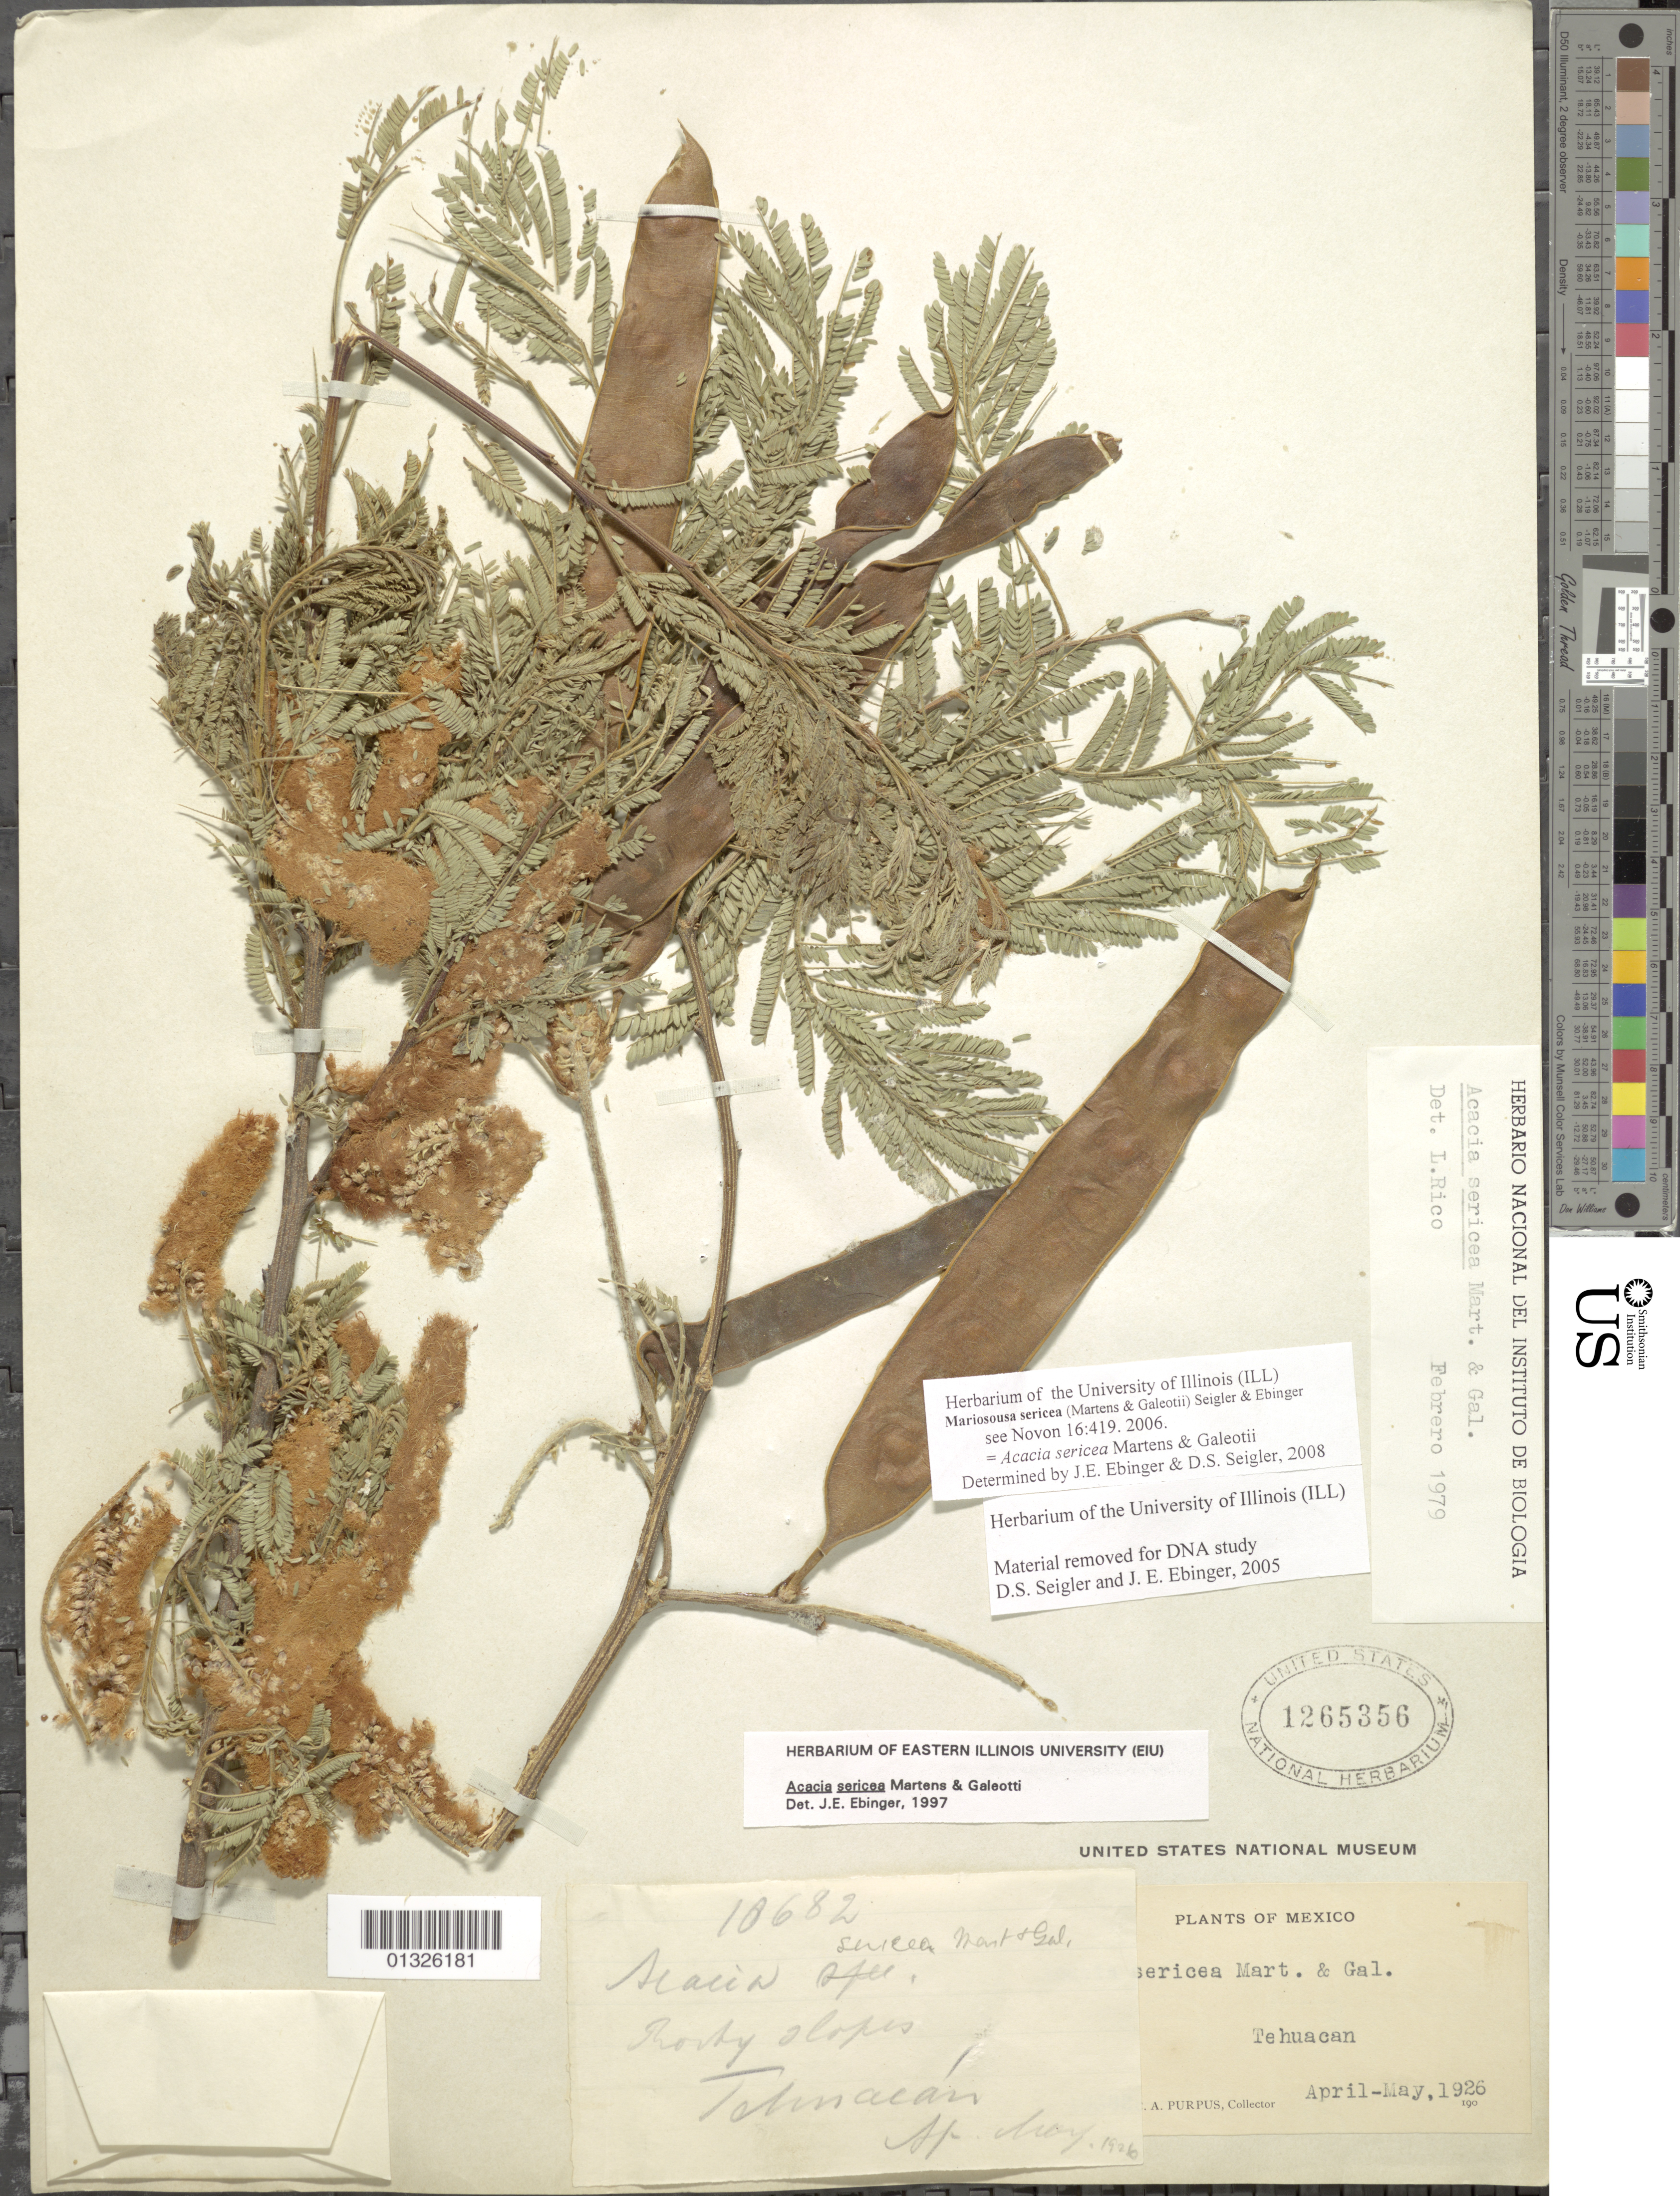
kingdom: Plantae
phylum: Tracheophyta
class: Magnoliopsida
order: Fabales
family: Fabaceae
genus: Mariosousa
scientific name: Mariosousa sericea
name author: (M. Martens & Galeotti) Seigler & Ebinger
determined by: Ebinger, J. E.; Seigler, David S.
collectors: C. A. Purpus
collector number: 10682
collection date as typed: Apr 1926 to -- May 1926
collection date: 1926-04/1926-05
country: Mexico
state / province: Puebla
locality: Tehuacán.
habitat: Rocky slopes.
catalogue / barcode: US 1265356